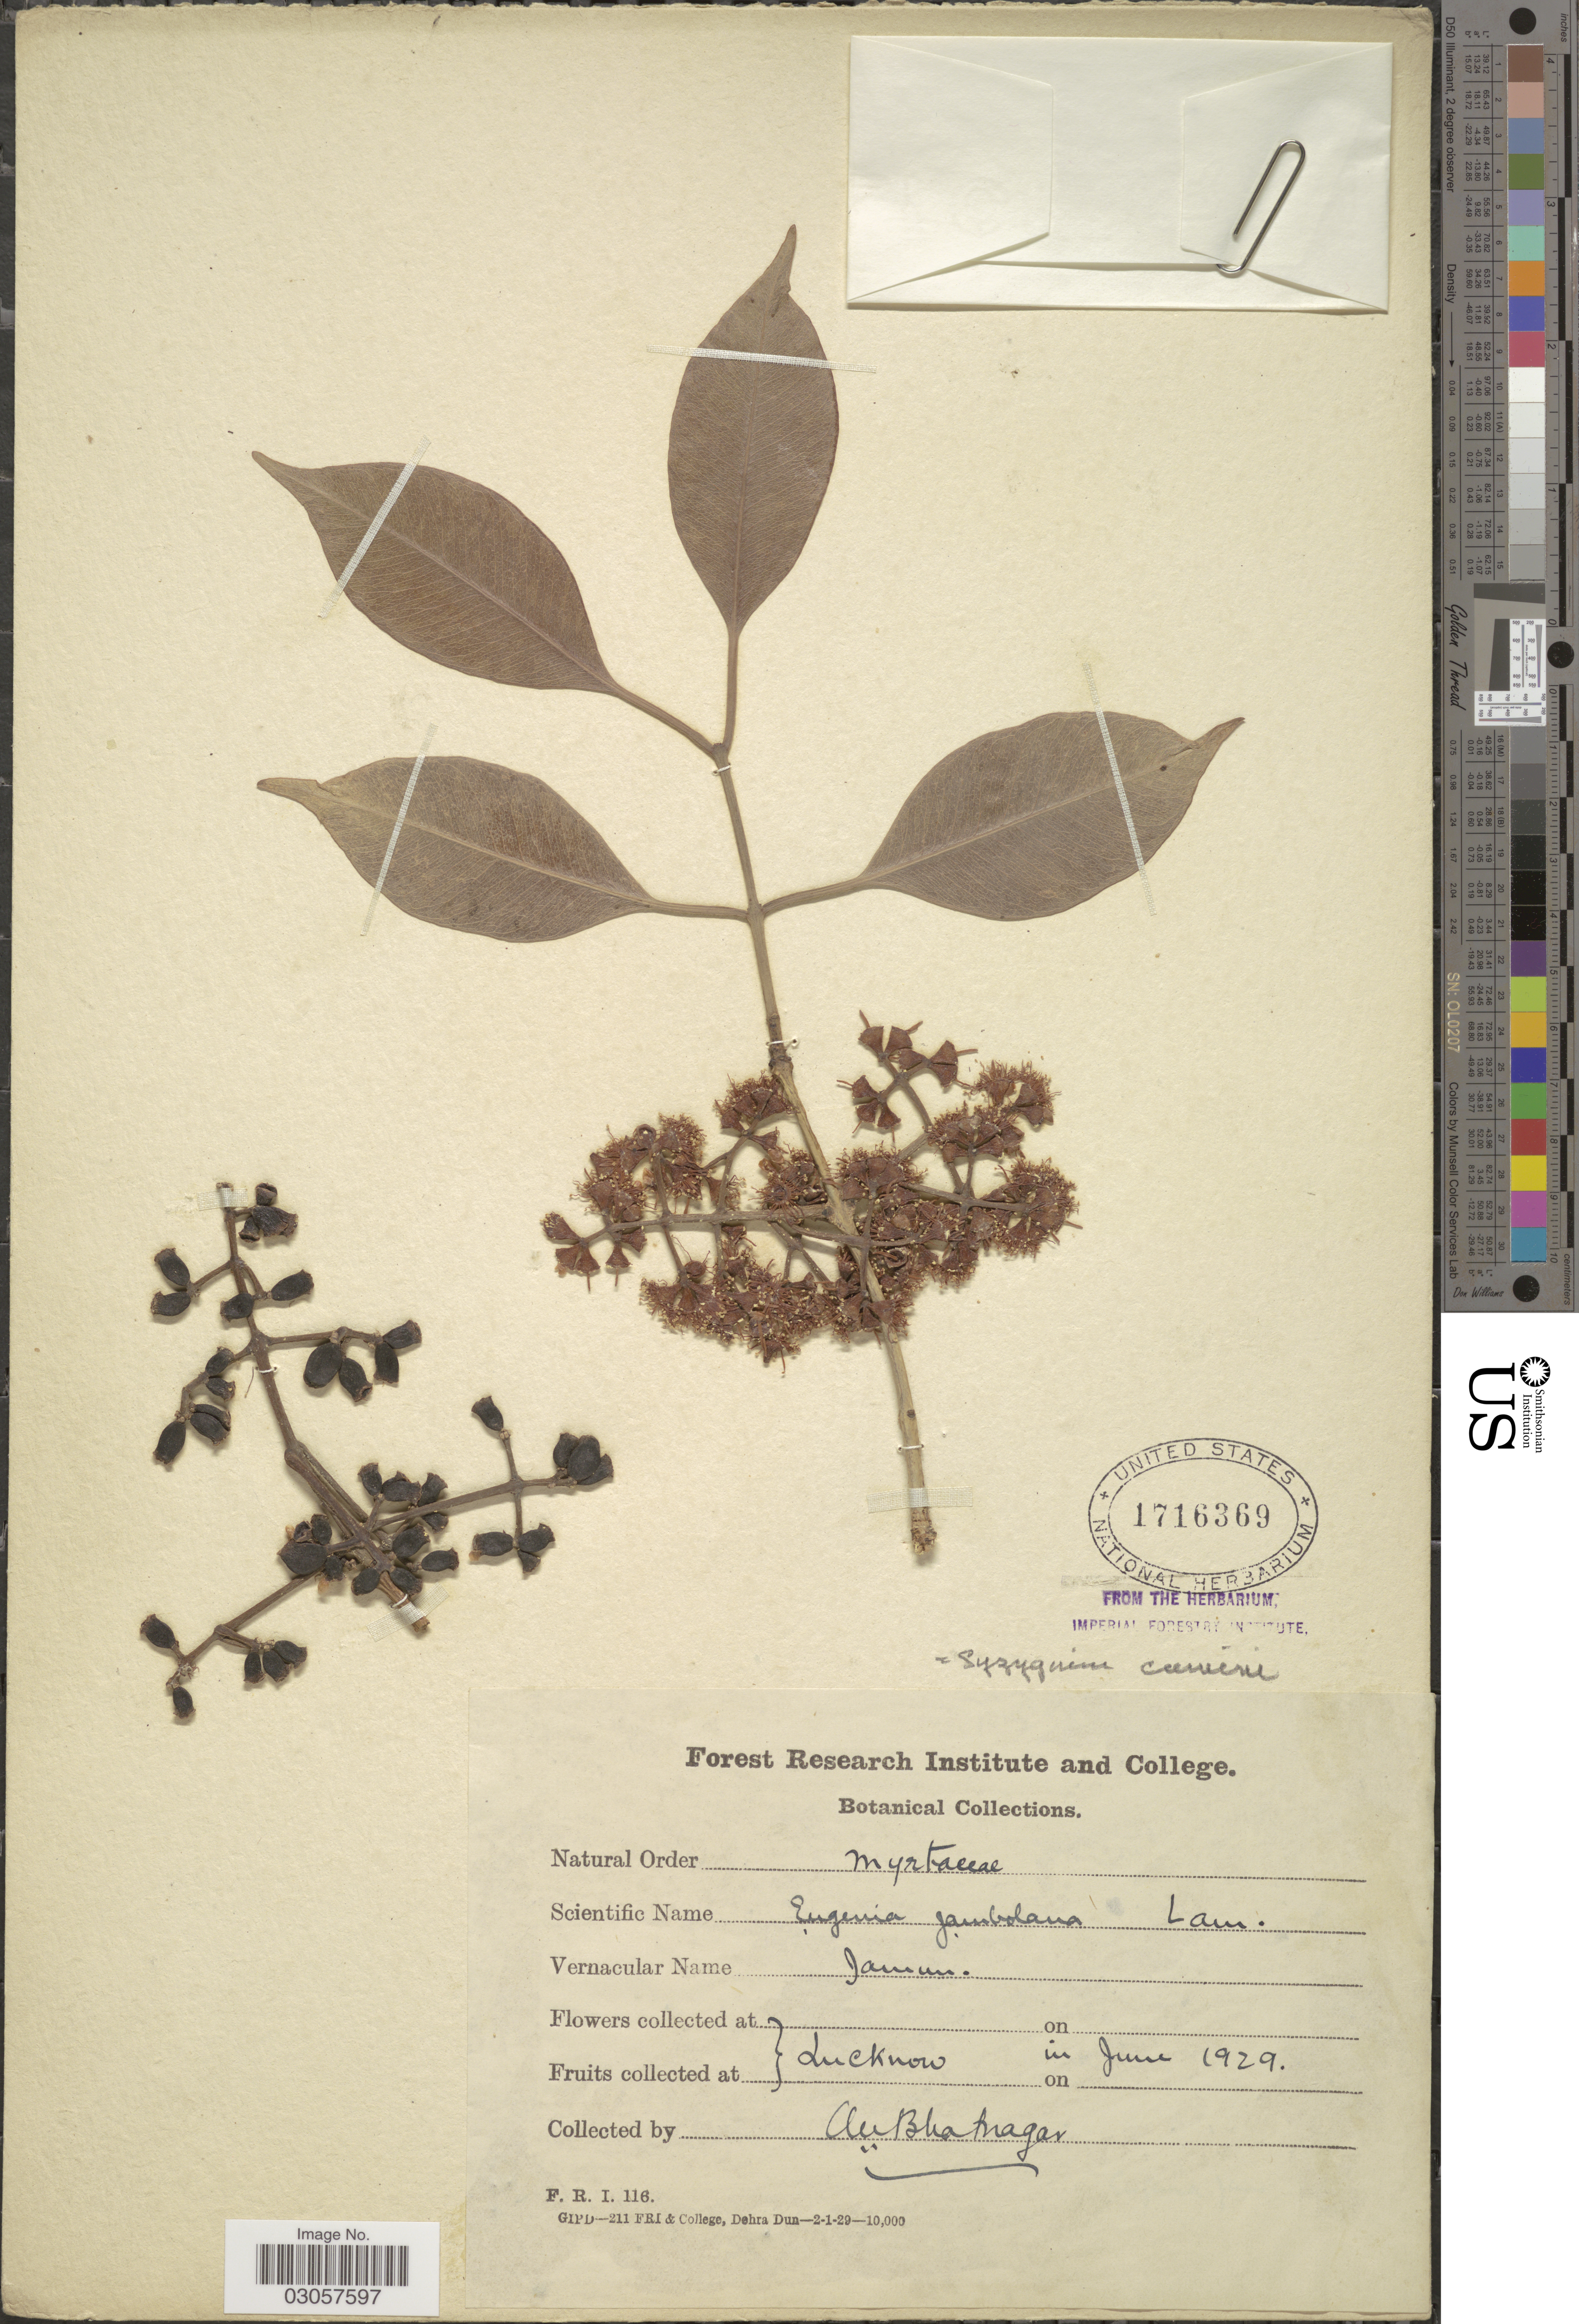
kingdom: Plantae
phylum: Tracheophyta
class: Magnoliopsida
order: Myrtales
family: Myrtaceae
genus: Syzygium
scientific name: Syzygium cumini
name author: (L.) Skeels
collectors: Bhatnagar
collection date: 1929-06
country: India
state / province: Uttar Pradesh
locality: Lucknow.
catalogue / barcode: US 1716369